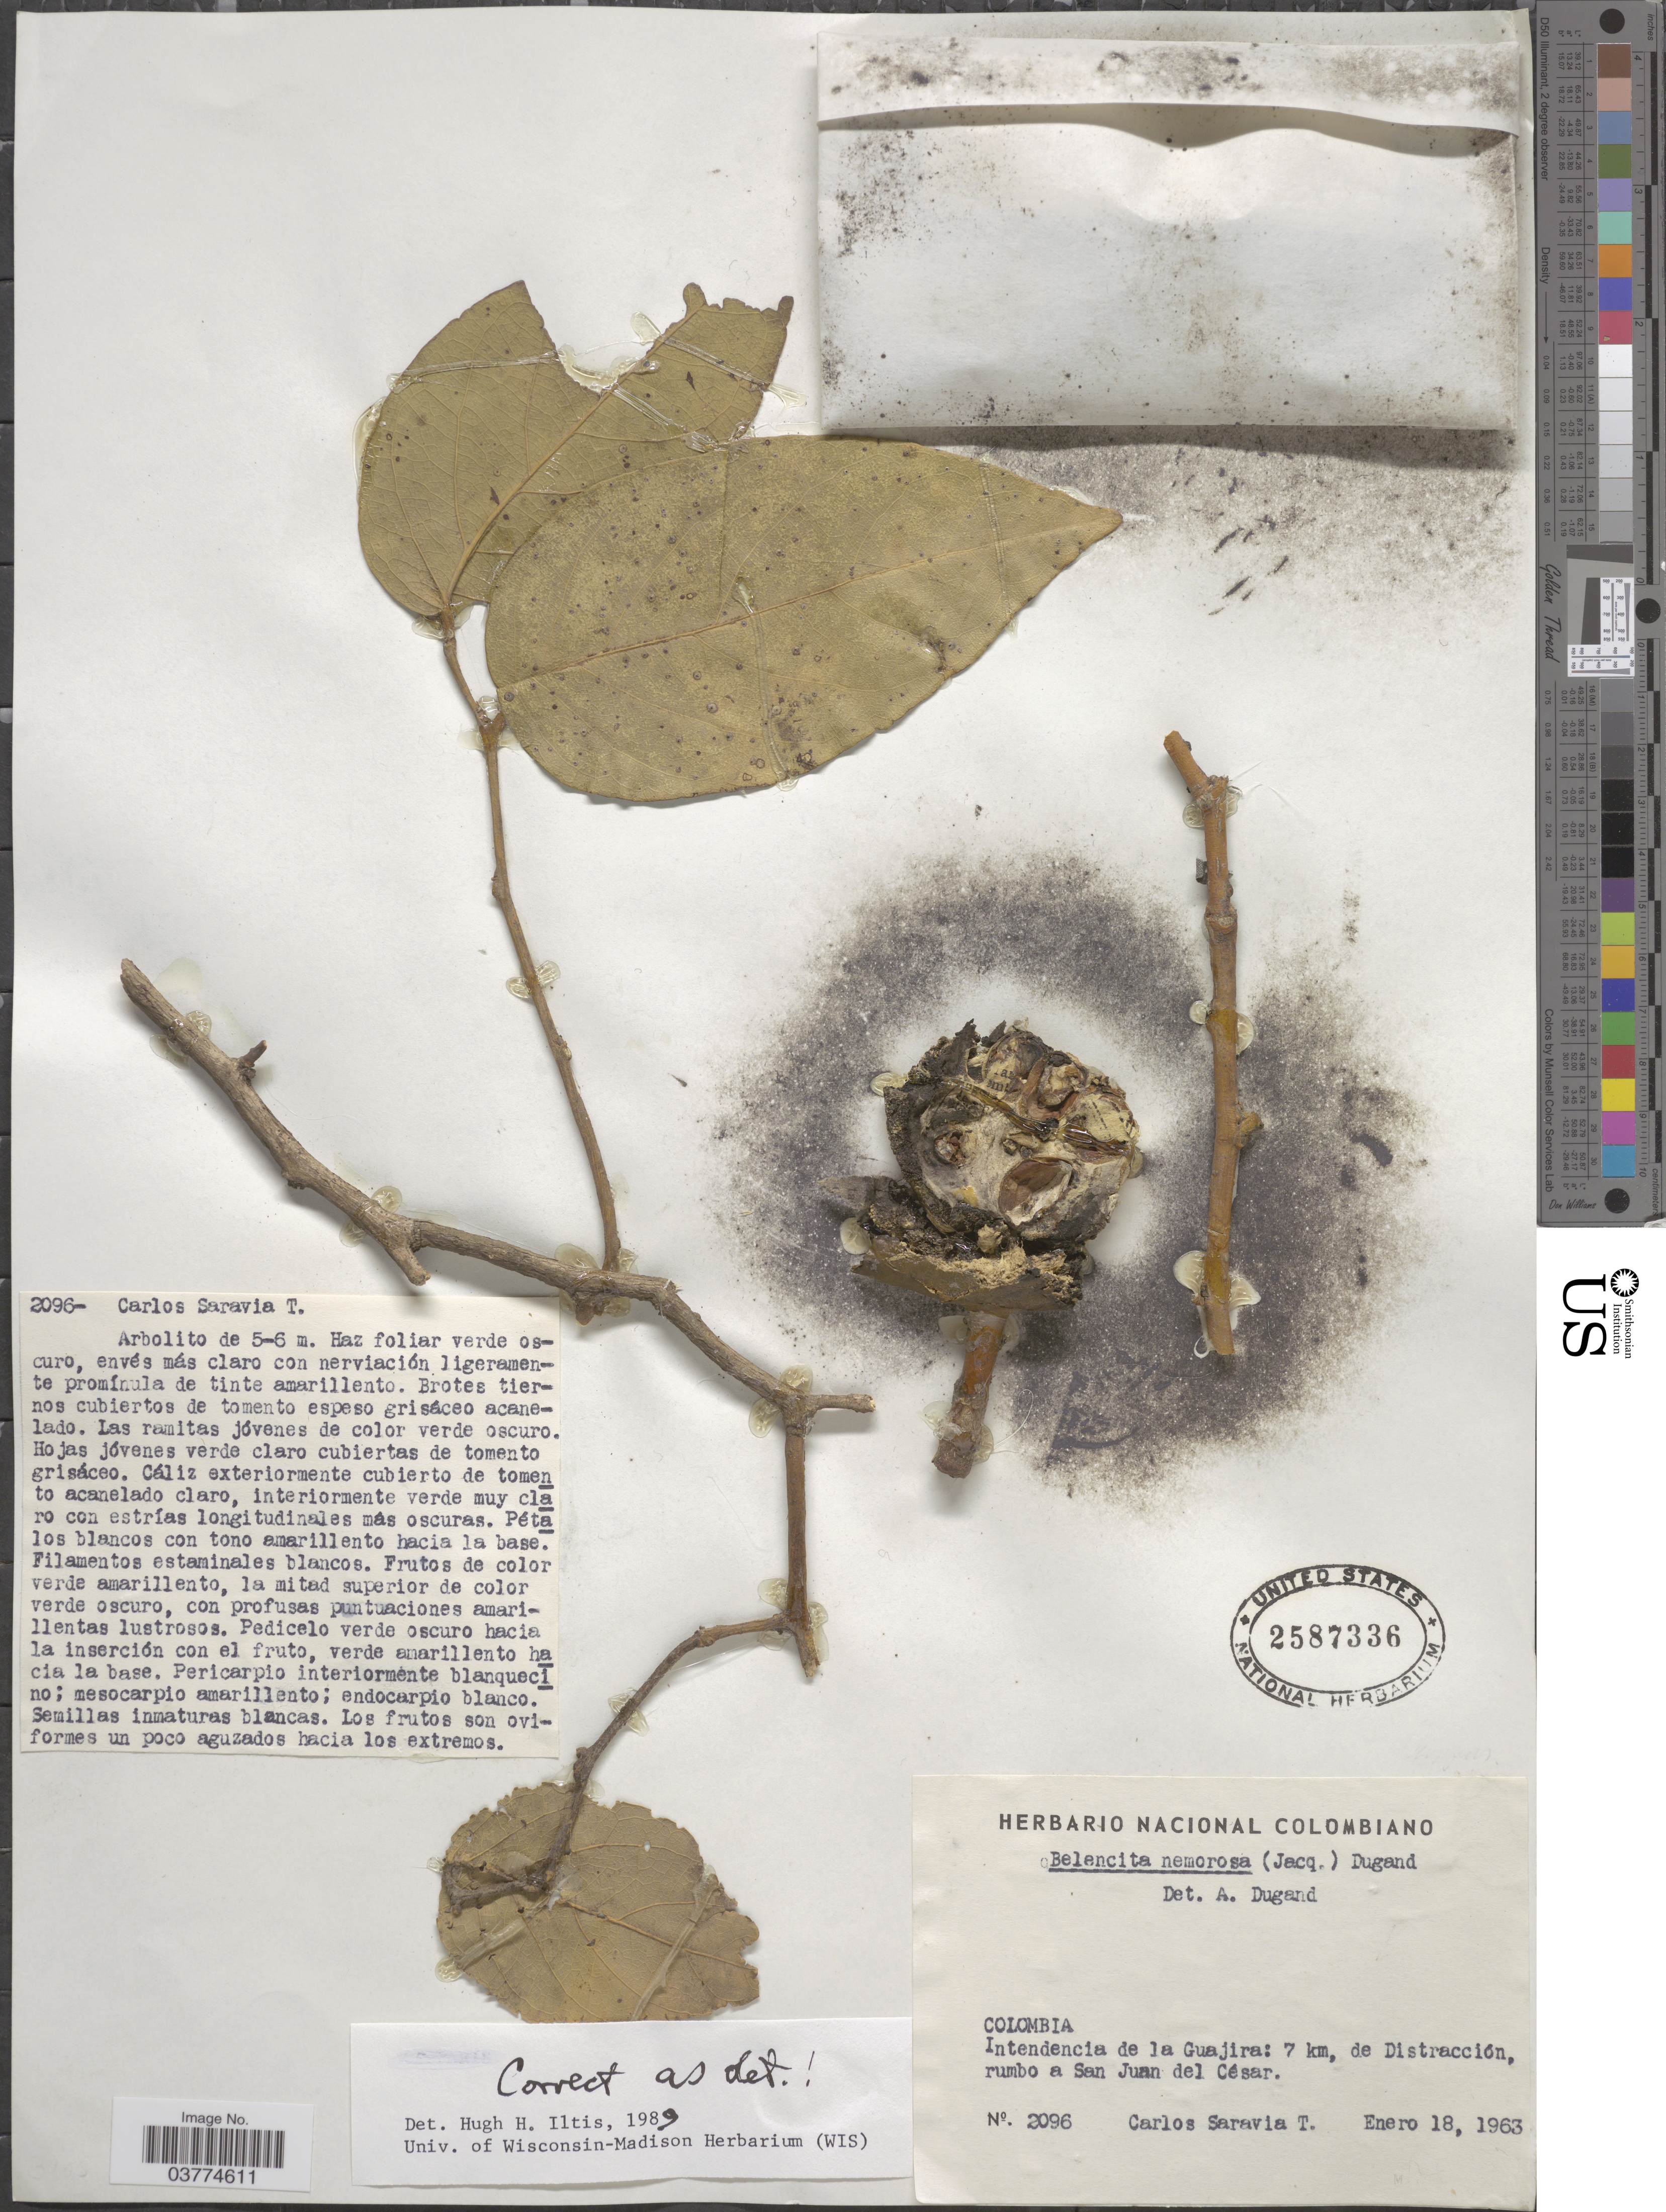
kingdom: Plantae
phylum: Tracheophyta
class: Magnoliopsida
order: Brassicales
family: Capparaceae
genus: Belencita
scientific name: Belencita nemorosa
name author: (Jacq.) Dugand G.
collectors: C. Saravia T.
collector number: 2096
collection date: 1963-01-18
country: Colombia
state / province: La Guajira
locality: Intendencia de la Guajira: 7 km, de Distracción rumbo a San Juan del Cesar.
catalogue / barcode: US 2587336